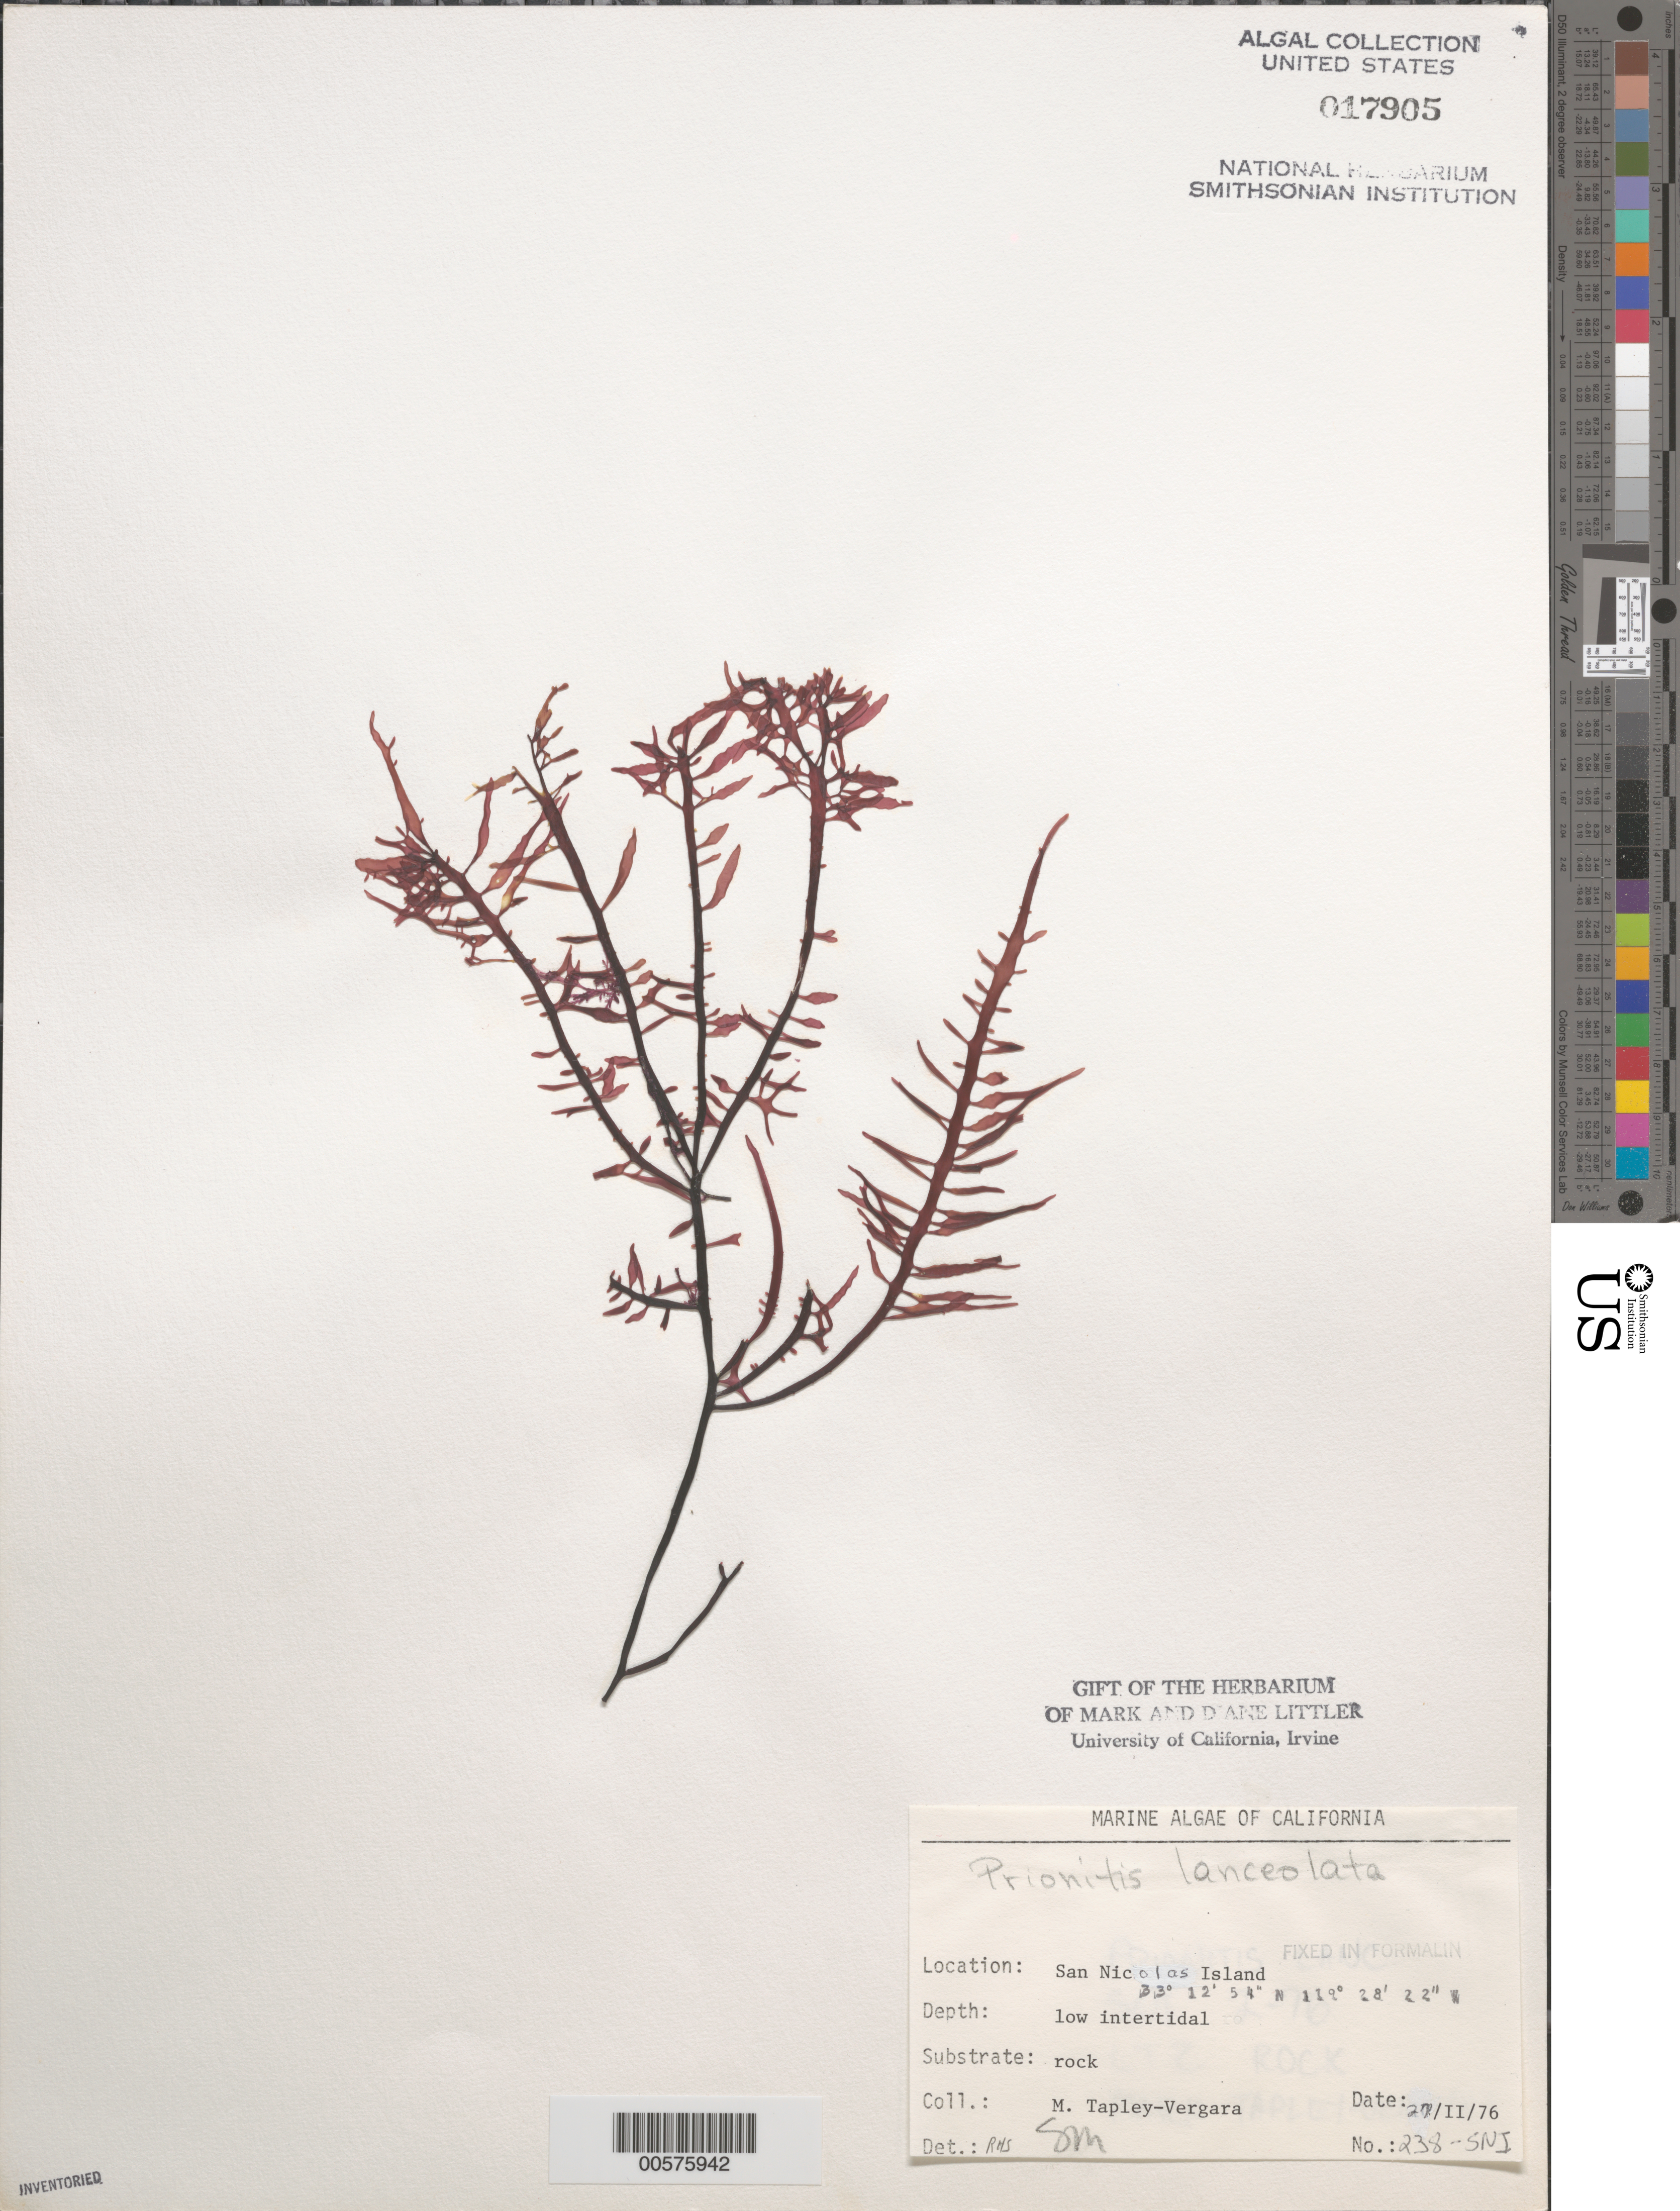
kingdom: Plantae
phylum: Rhodophyta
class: Florideophyceae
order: Cryptonemiales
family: Cryptonemiaceae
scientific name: Prionitis lanceolata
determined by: Sims, Robert H.; Murray, S. N.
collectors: M. Tapley-Vergara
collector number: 238-SNI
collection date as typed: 27 Feb 1976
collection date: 1976-02-27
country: United States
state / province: California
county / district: Ventura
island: San Nicolas Island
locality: Dutch Harbor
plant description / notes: BLM-SOCALBIGHT Rocky Intertidal Survey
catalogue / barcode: US 17905